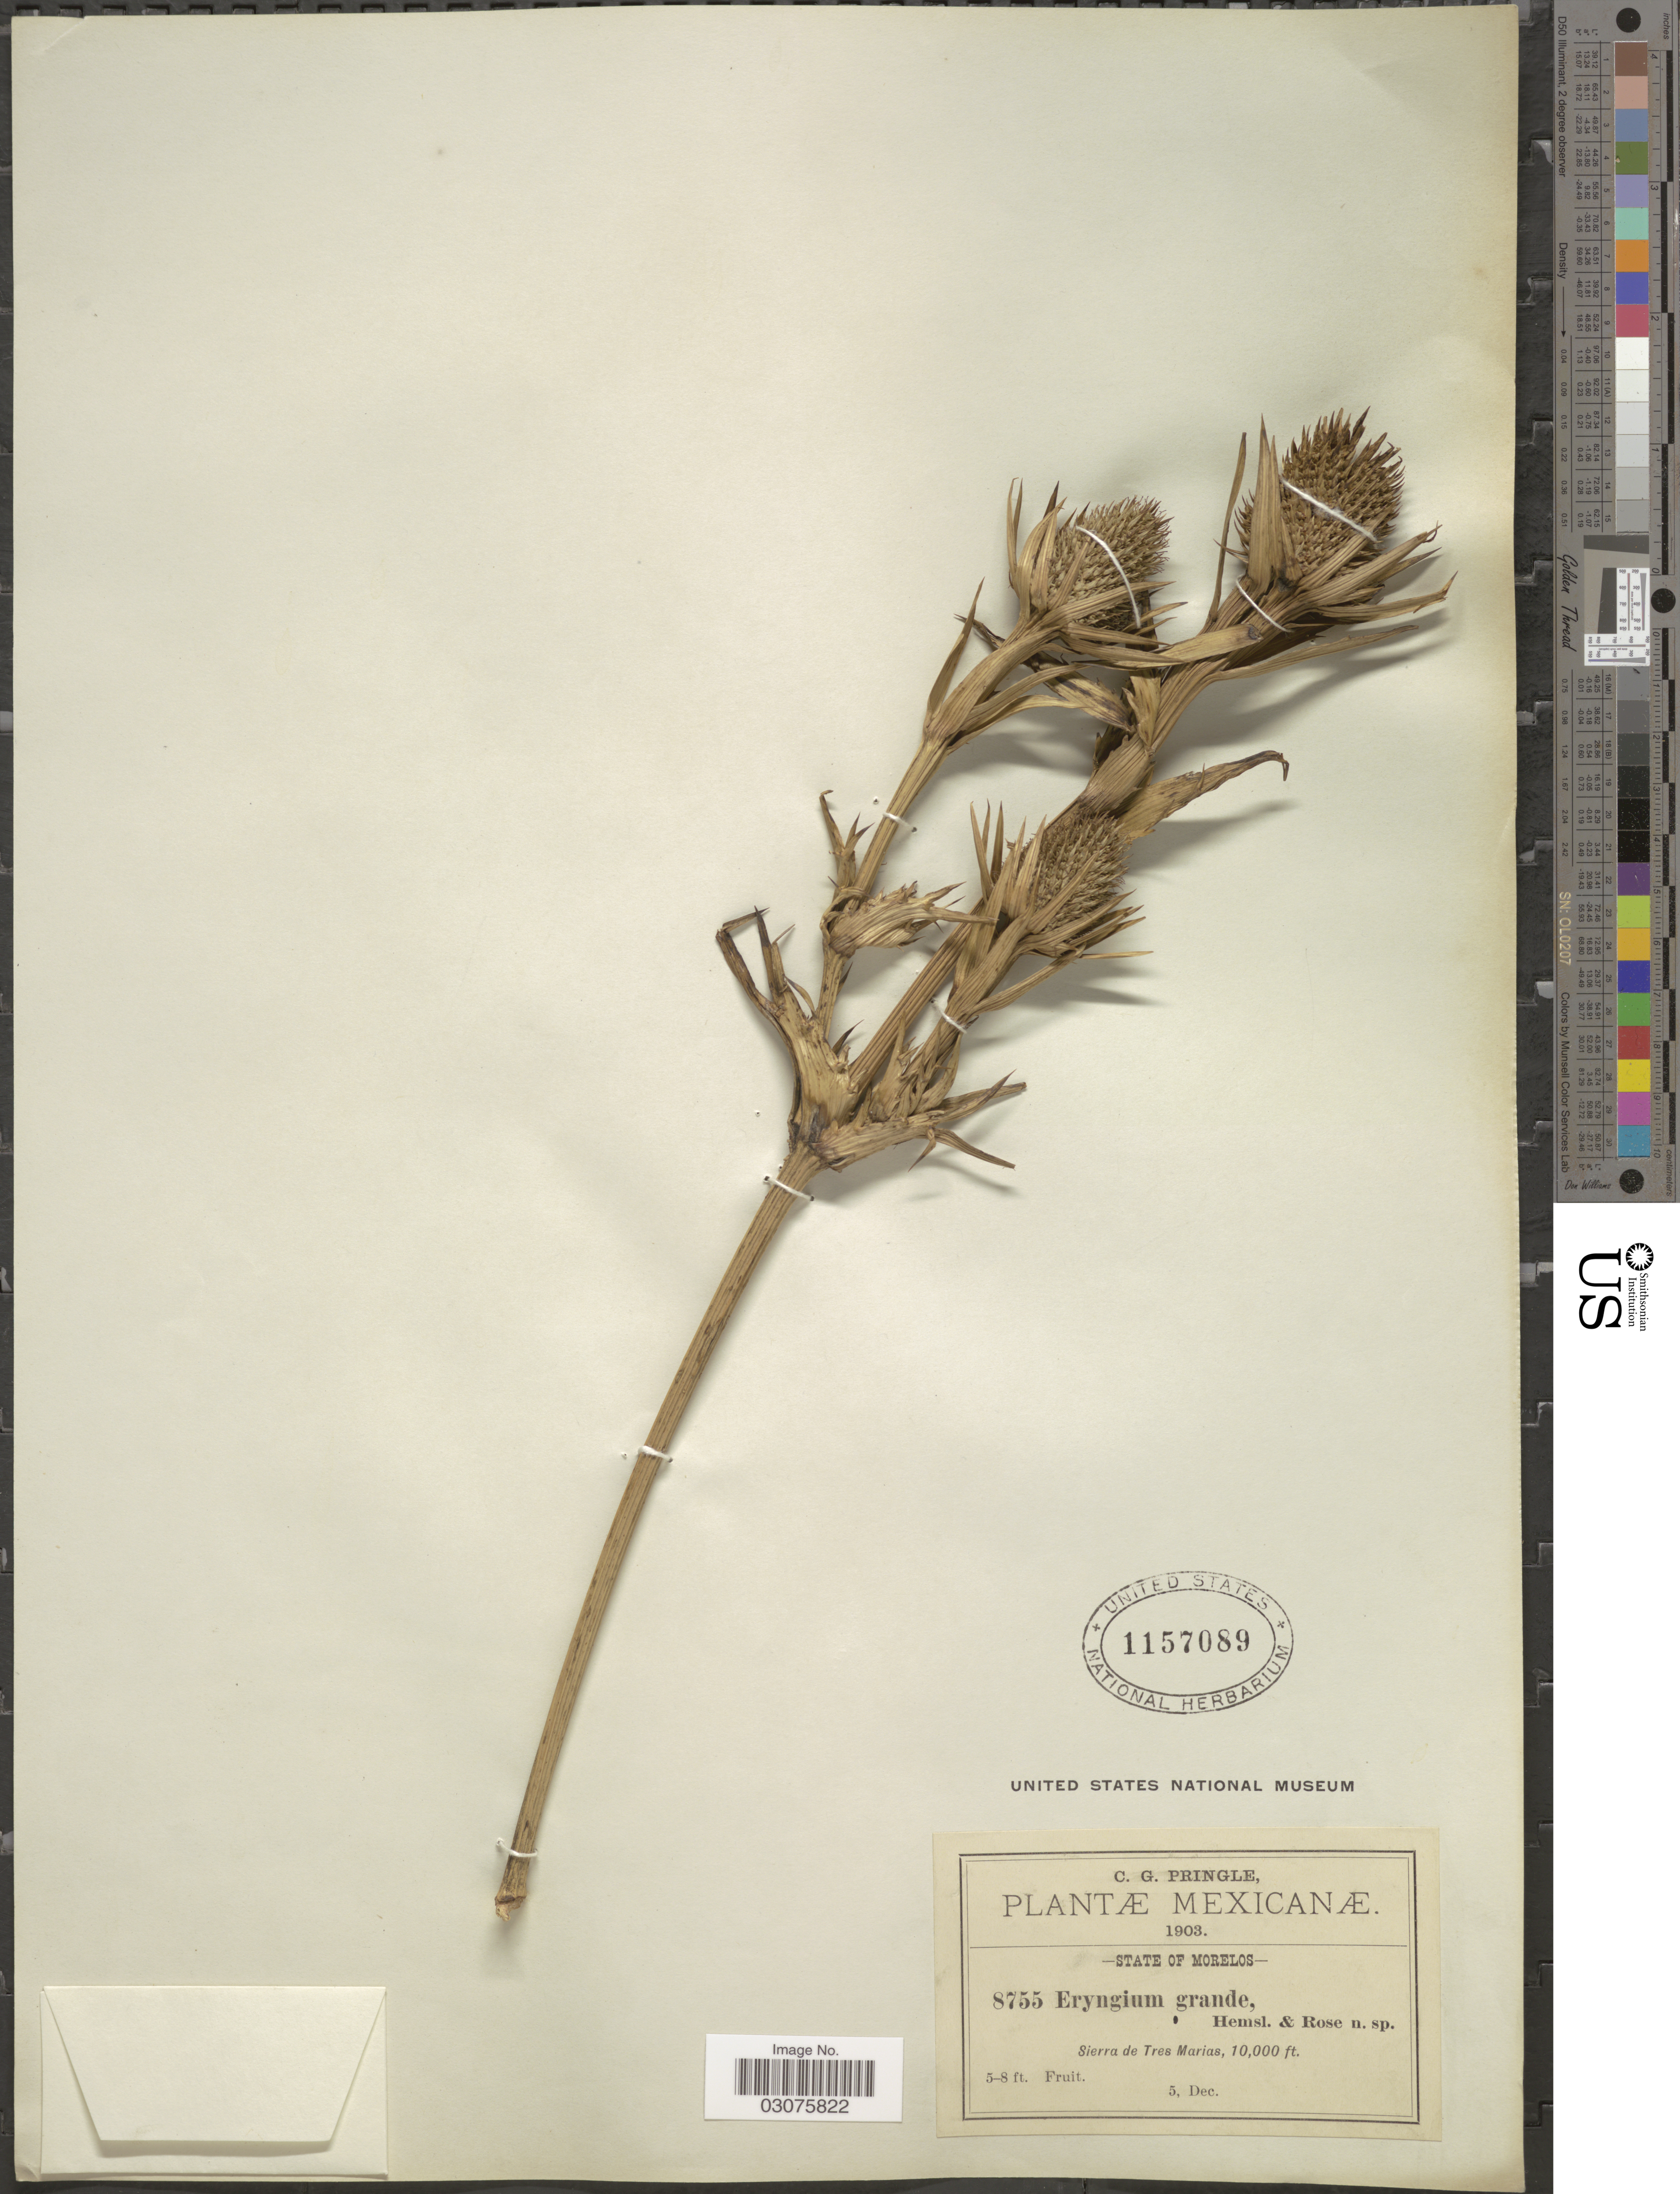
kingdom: Plantae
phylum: Tracheophyta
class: Magnoliopsida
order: Apiales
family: Apiaceae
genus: Eryngium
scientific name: Eryngium monocephalum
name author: Cav.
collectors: C. G. Pringle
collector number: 8755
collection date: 1903-12-05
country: Mexico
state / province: Morelos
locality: State of Morelos. Sierra de Tres Marias.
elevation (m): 3048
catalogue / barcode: US 1157089